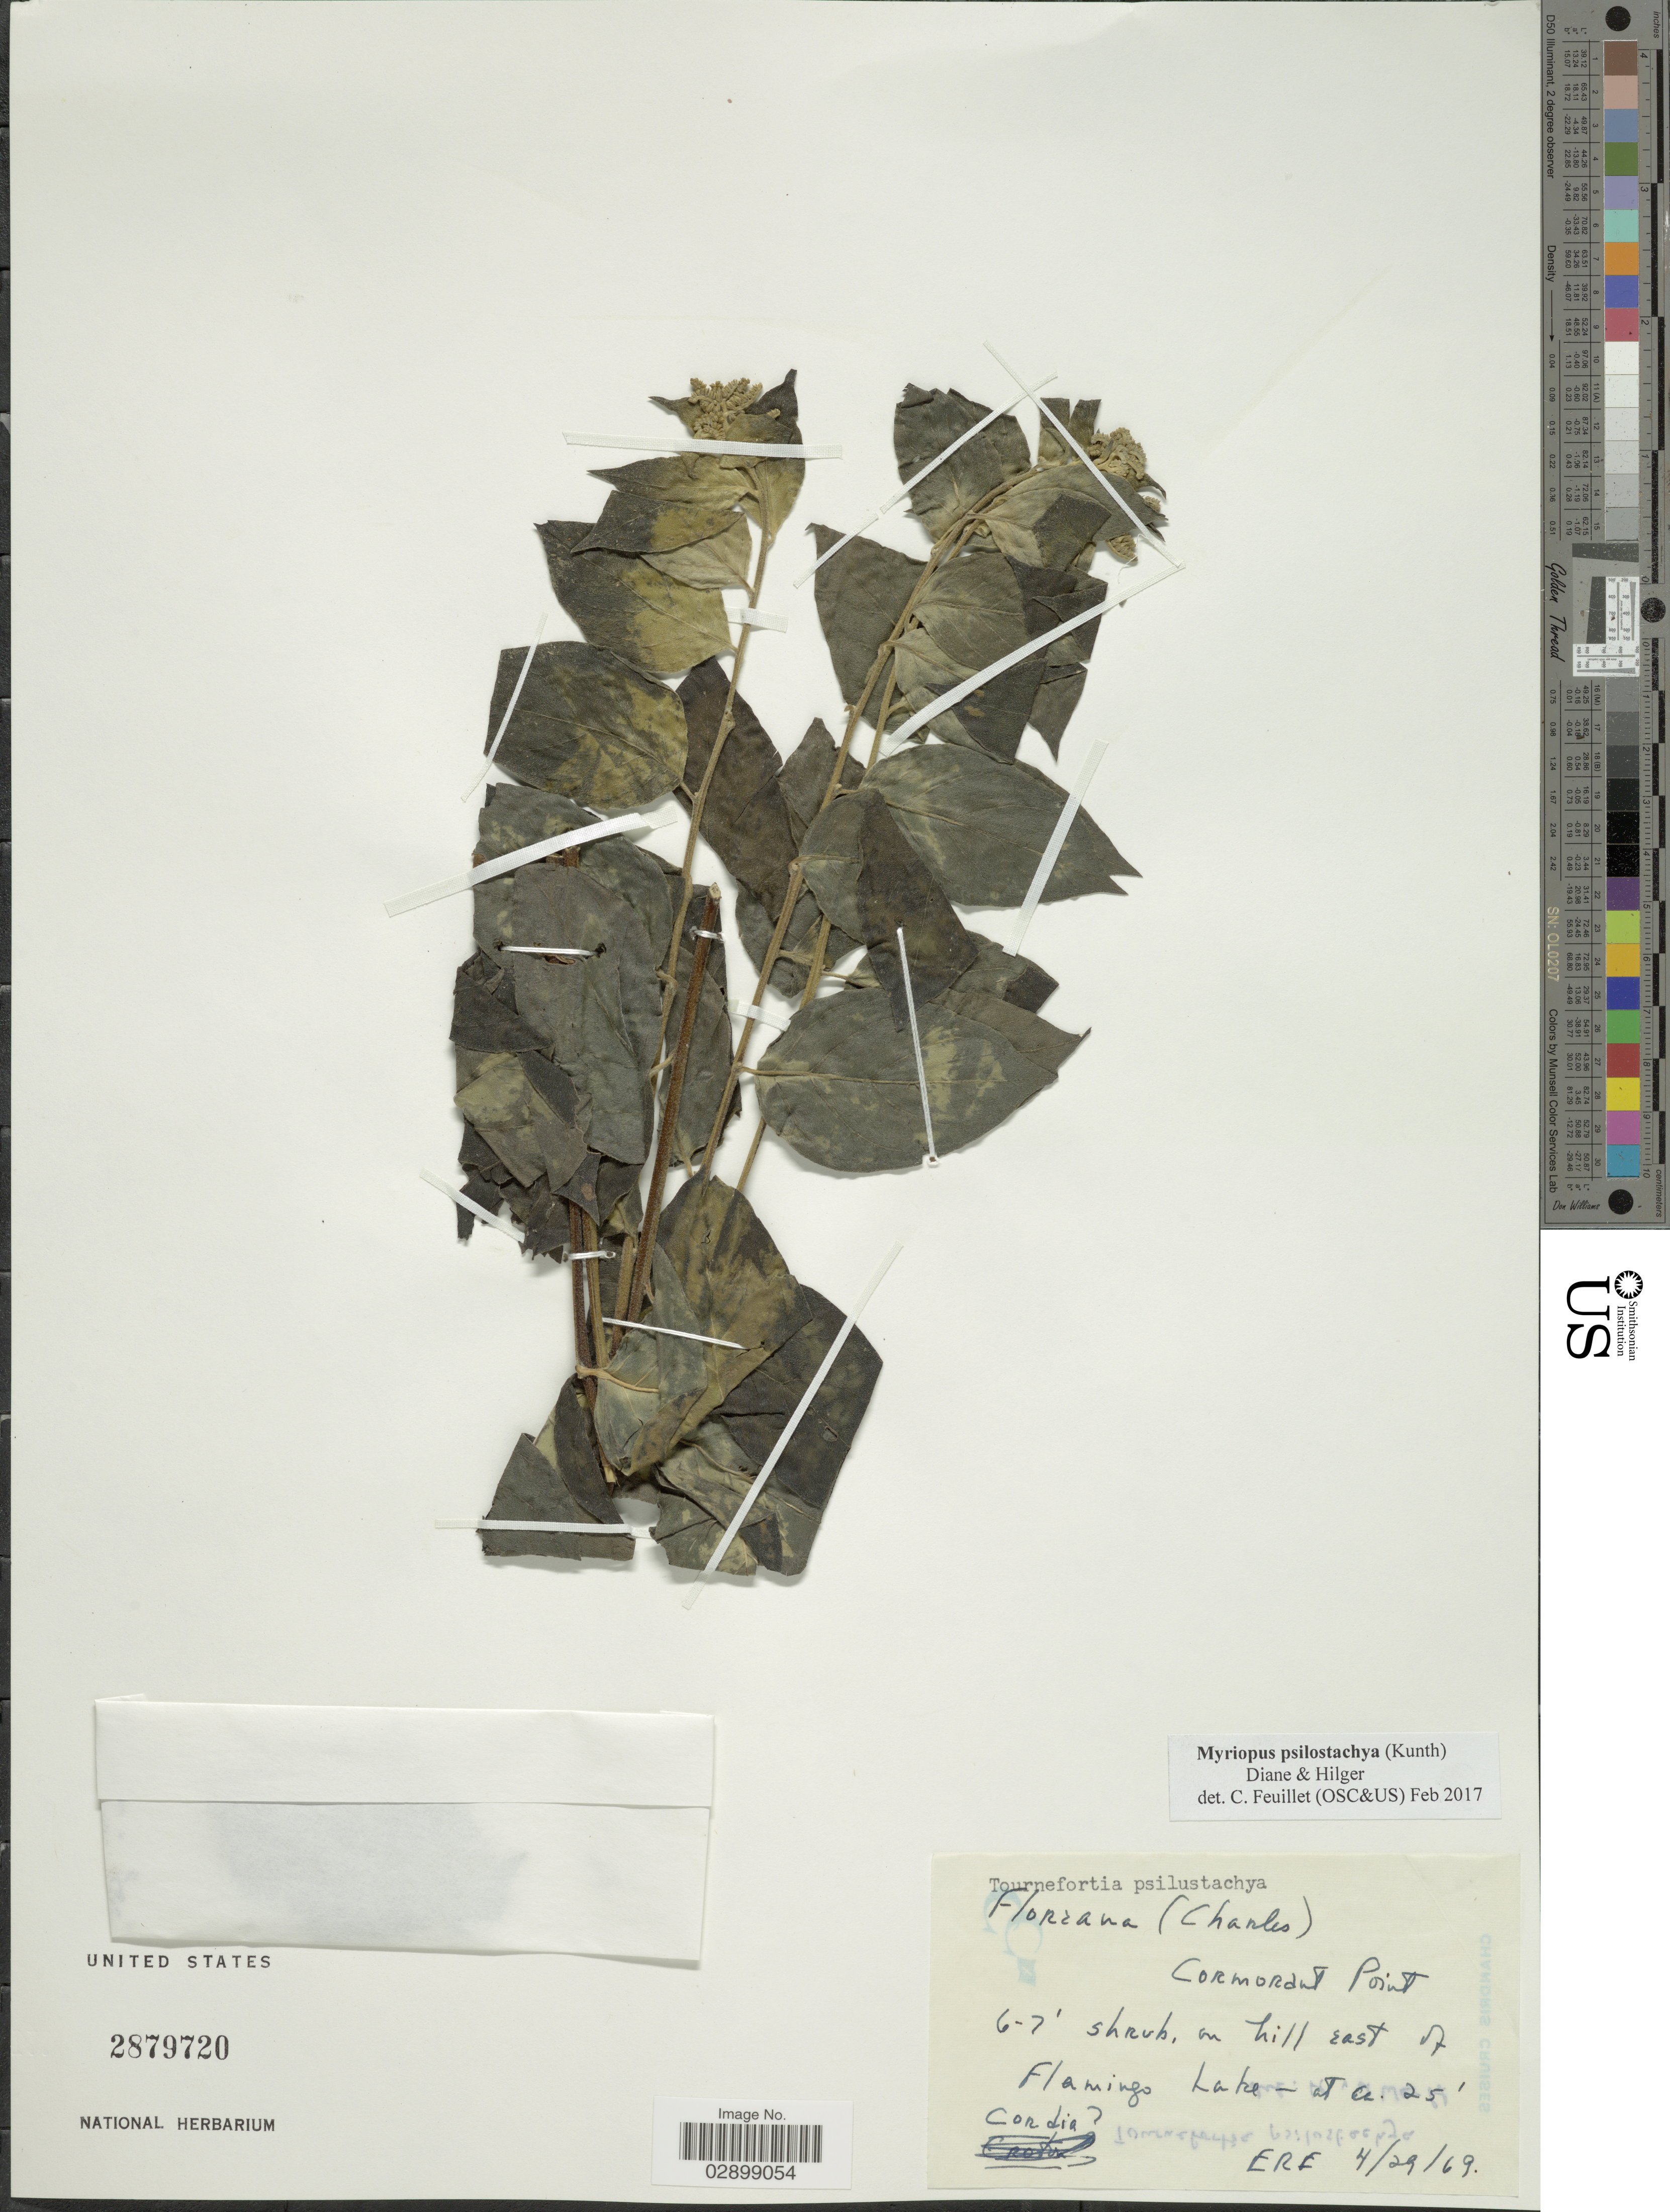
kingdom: Plantae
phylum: Tracheophyta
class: Magnoliopsida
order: Boraginales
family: Heliotropiaceae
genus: Myriopus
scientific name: Myriopus psilostachya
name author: (Kunth) Diane & Hilger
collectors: E. R. E.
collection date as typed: Transcribed d/m/y: 29/4/69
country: Ecuador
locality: Cormorant Point. On hill east of Flamingo Lake.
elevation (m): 8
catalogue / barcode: US 2879720